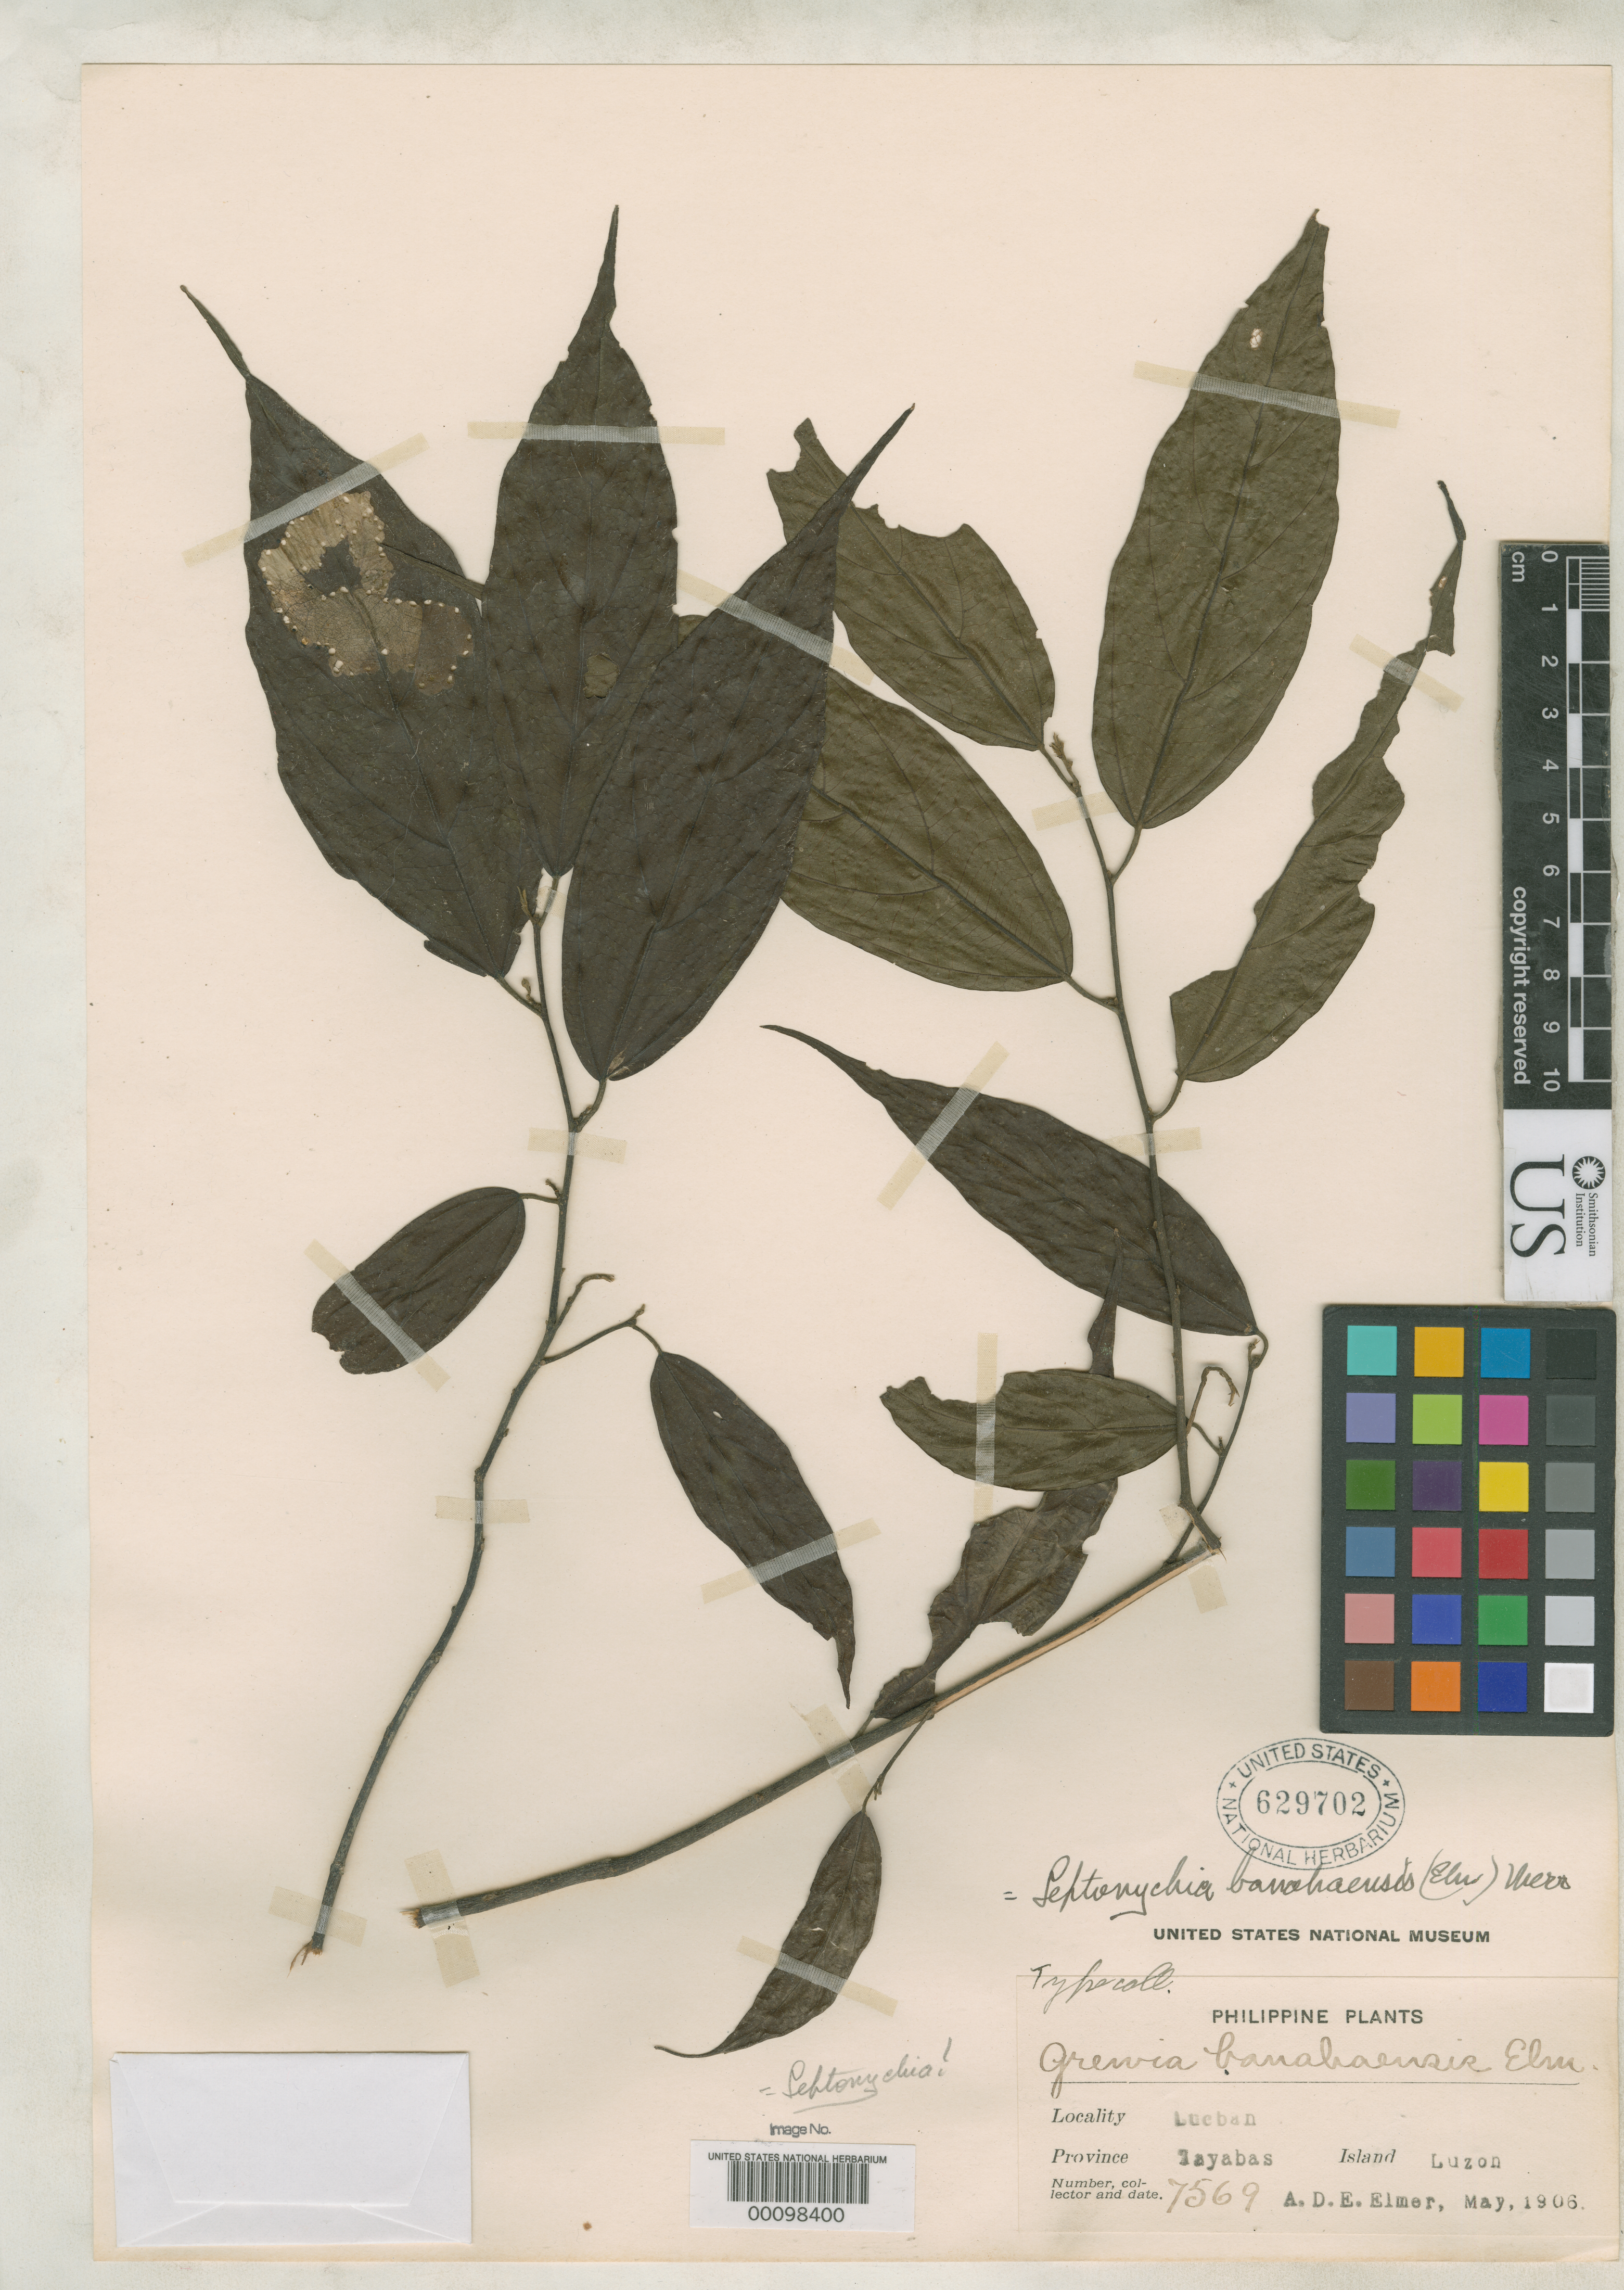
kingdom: Plantae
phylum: Tracheophyta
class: Magnoliopsida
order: Malvales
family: Malvaceae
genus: Grewia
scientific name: Grewia banahaensis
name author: Elmer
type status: Isotype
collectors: A. D. E. Elmer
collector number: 7569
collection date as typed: Mar 1907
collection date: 1907-03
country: Philippines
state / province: Calabarzon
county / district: Quezon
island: Luzon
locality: Lucban, Province of Tayabas, Luzon.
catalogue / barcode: US 629702